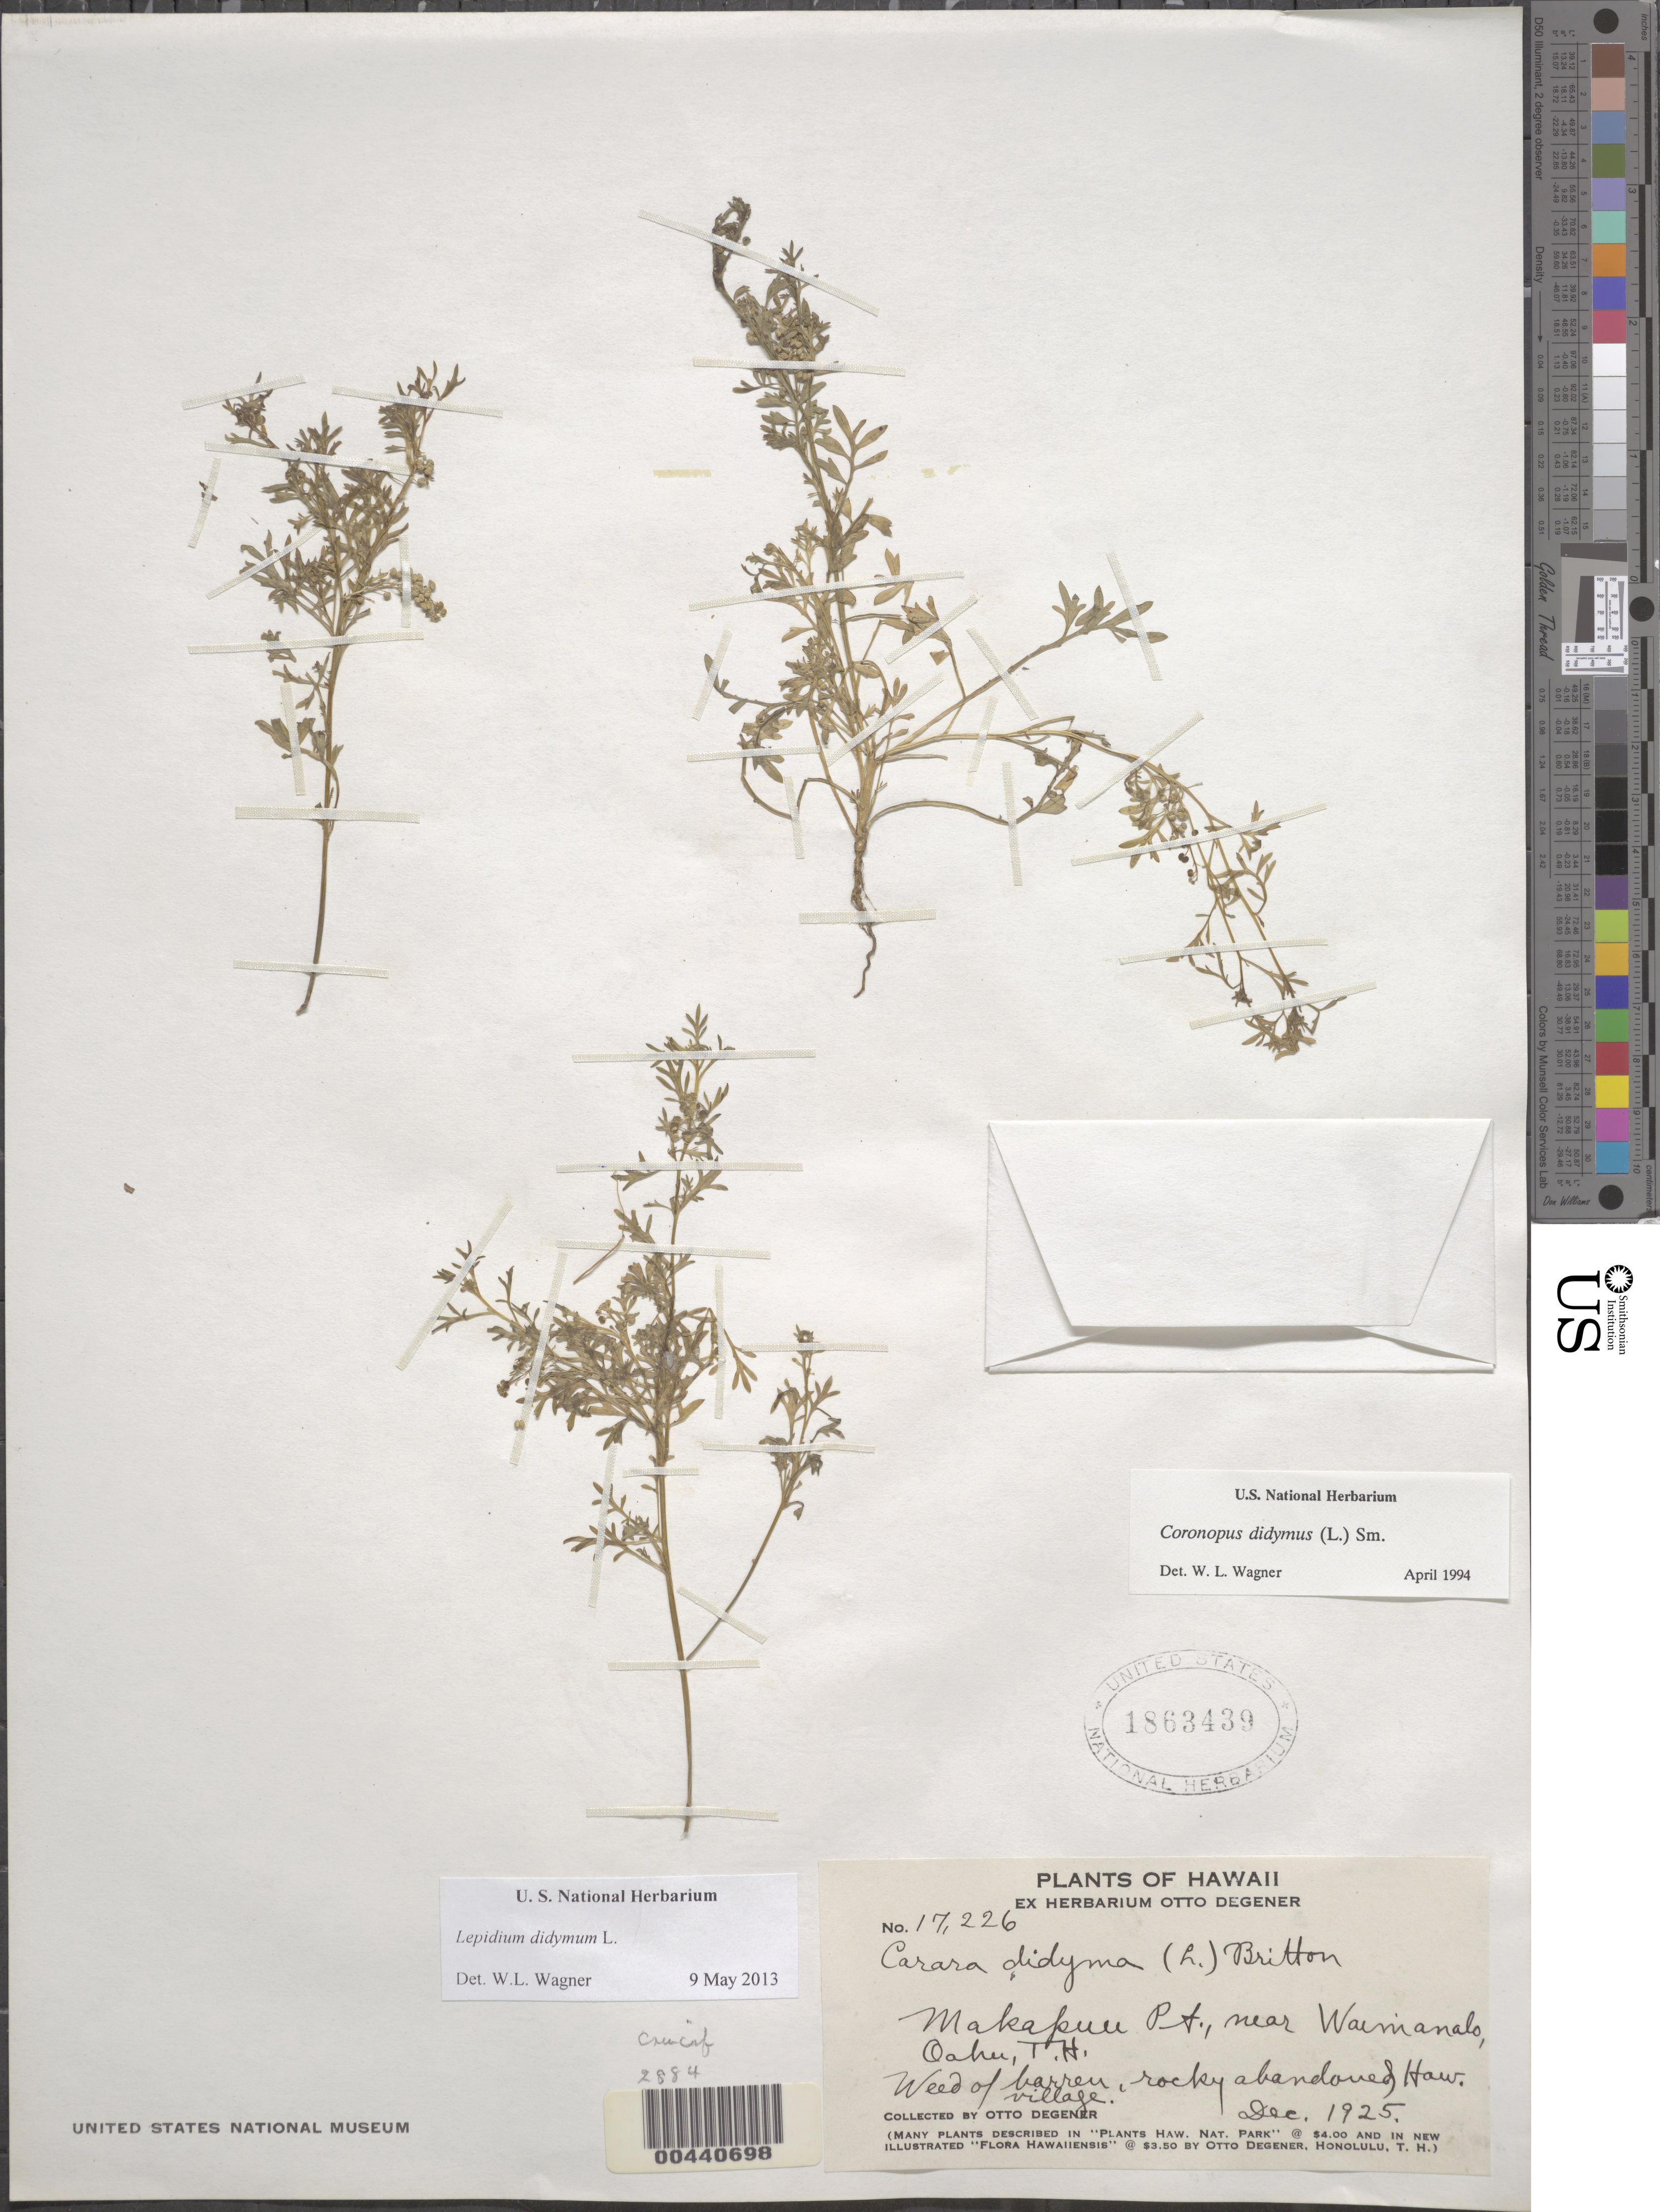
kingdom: Plantae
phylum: Tracheophyta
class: Magnoliopsida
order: Brassicales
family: Brassicaceae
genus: Lepidium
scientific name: Lepidium didymum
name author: L.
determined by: Wagner, W. L., (BOT), Smithsonian Institution - National Museum of Natural History (UNITED STATES)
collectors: O. Degener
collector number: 17226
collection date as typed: Dec 1925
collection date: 1925-12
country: United States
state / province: Hawaii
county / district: Honolulu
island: Oahu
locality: Makapuu Pt., near Waimanalo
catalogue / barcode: US 1863439